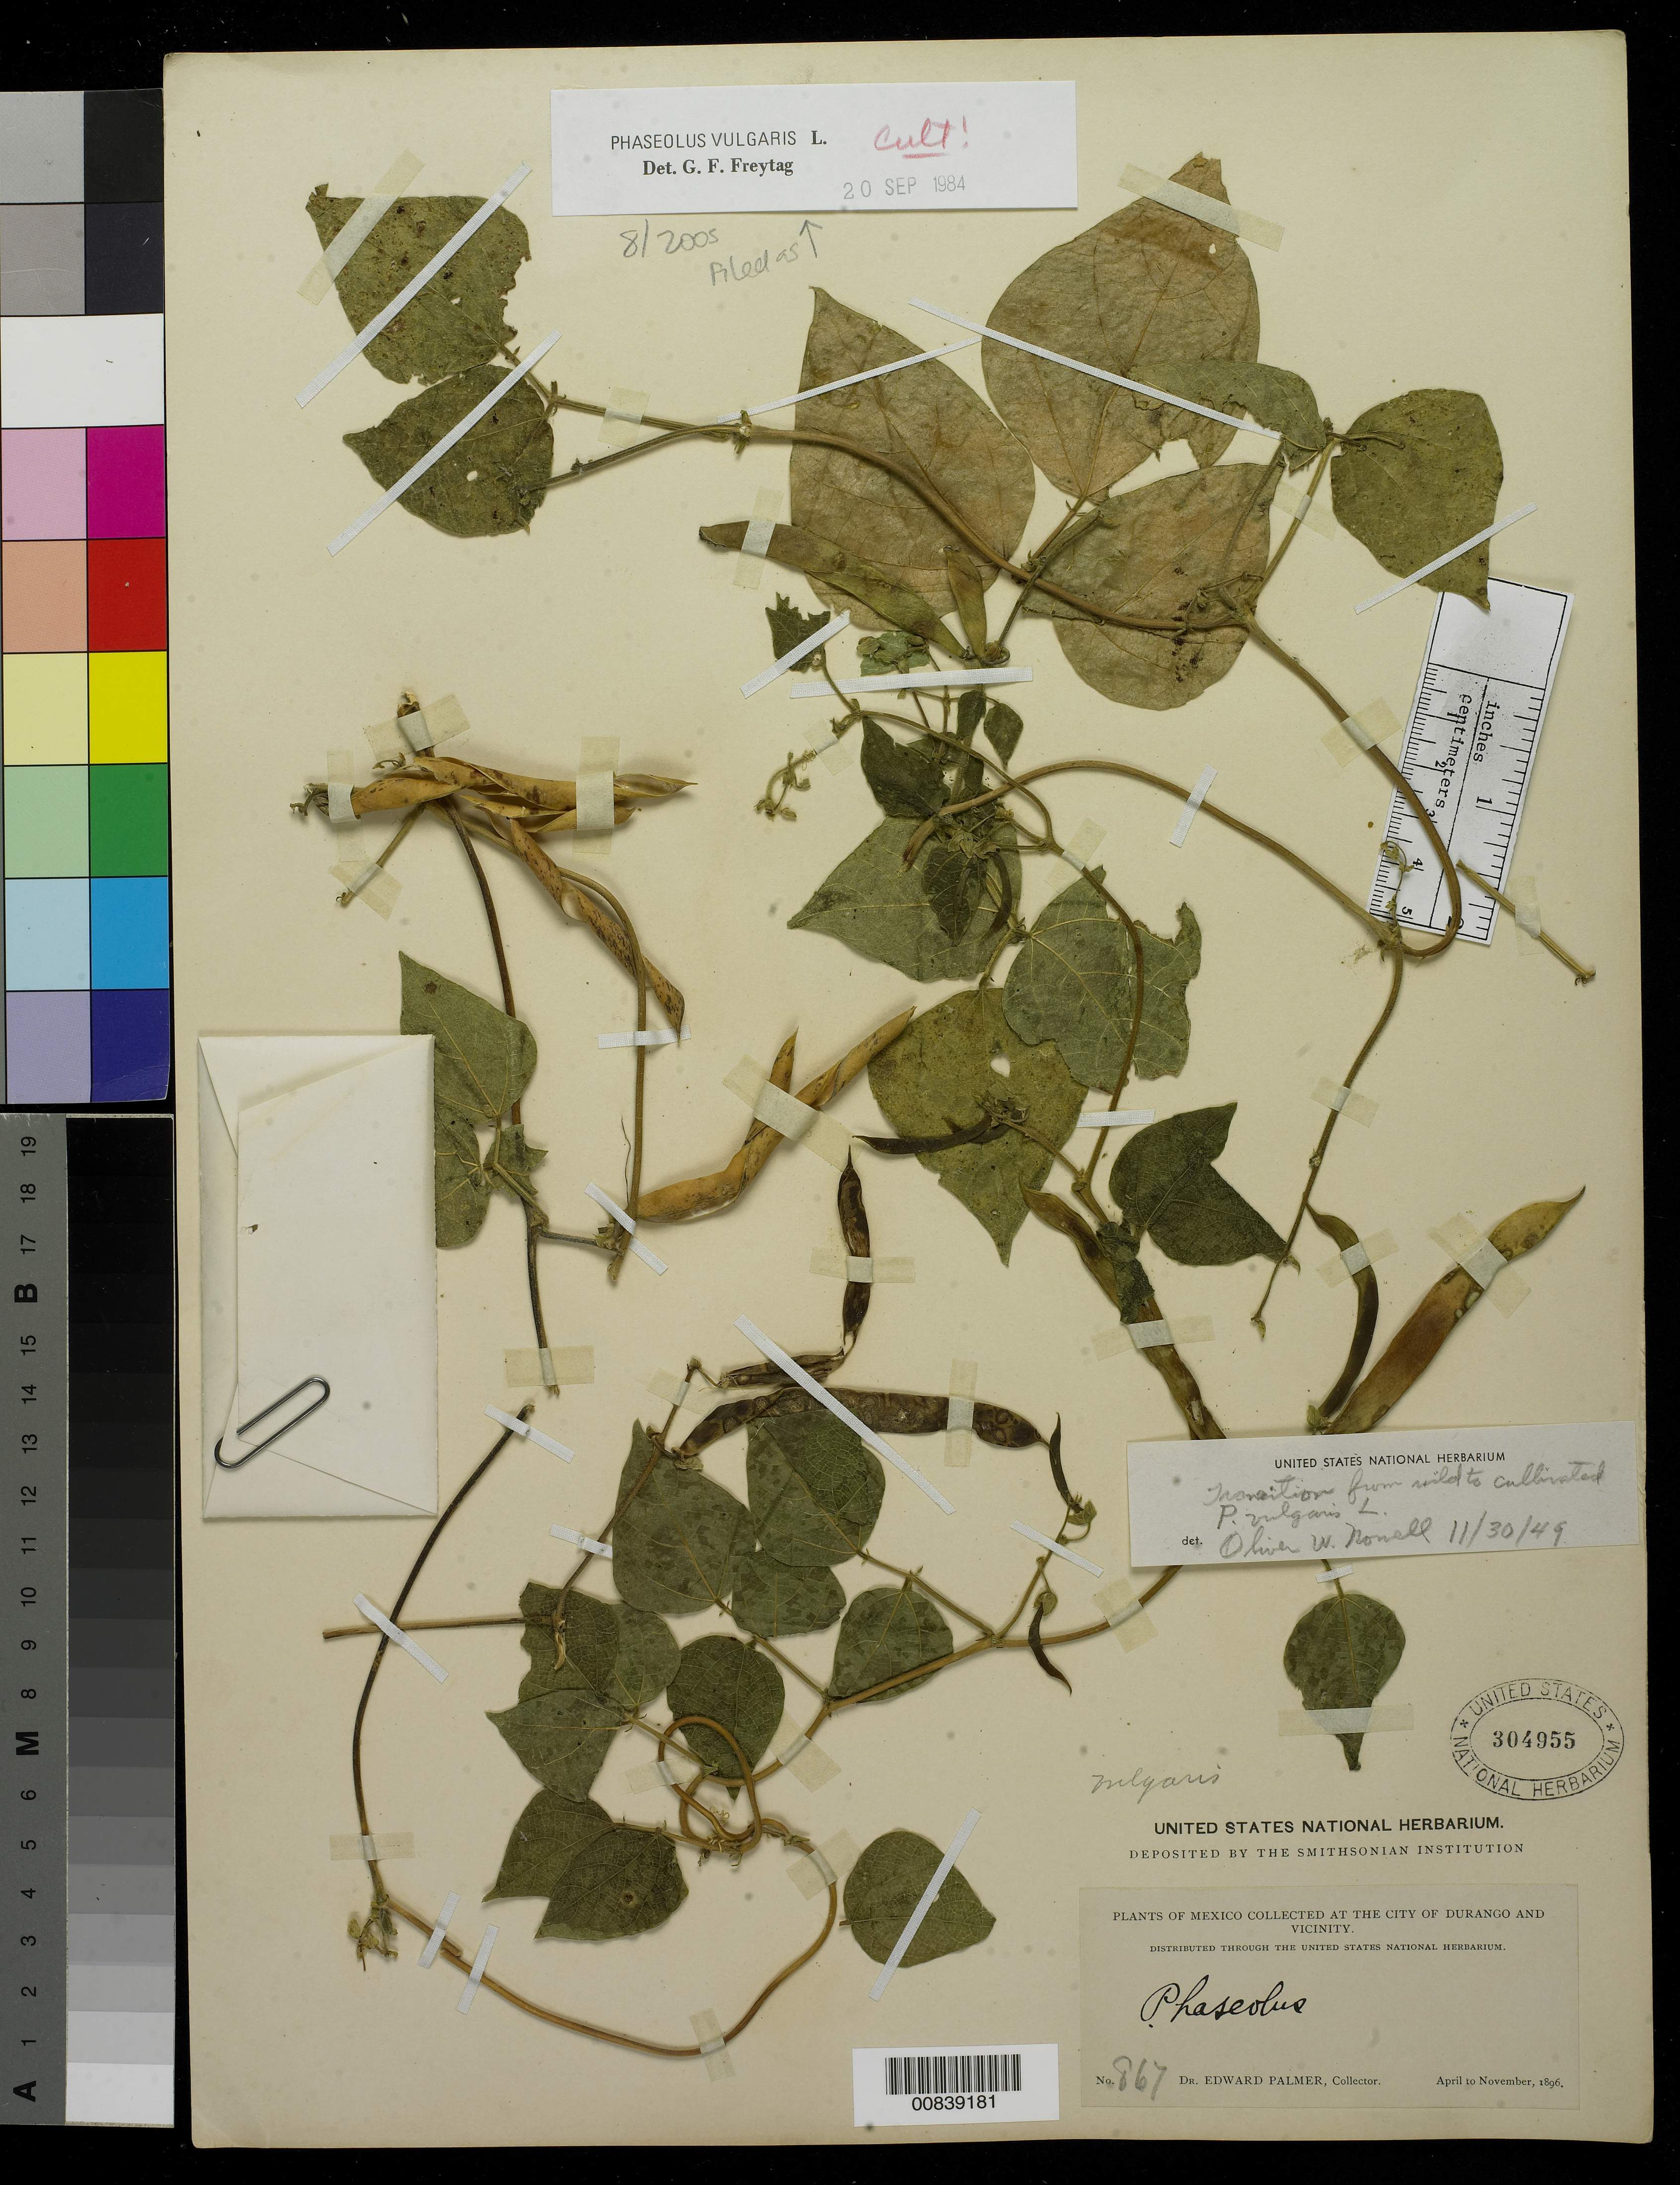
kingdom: Plantae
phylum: Tracheophyta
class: Magnoliopsida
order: Fabales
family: Fabaceae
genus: Phaseolus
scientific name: Phaseolus vulgaris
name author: L.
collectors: E. Palmer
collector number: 867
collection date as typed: Apr 1896 to -- Nov 1896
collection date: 1896-04/1896-11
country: Mexico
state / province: Durango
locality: City of Durango and vicinity.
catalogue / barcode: US 304955